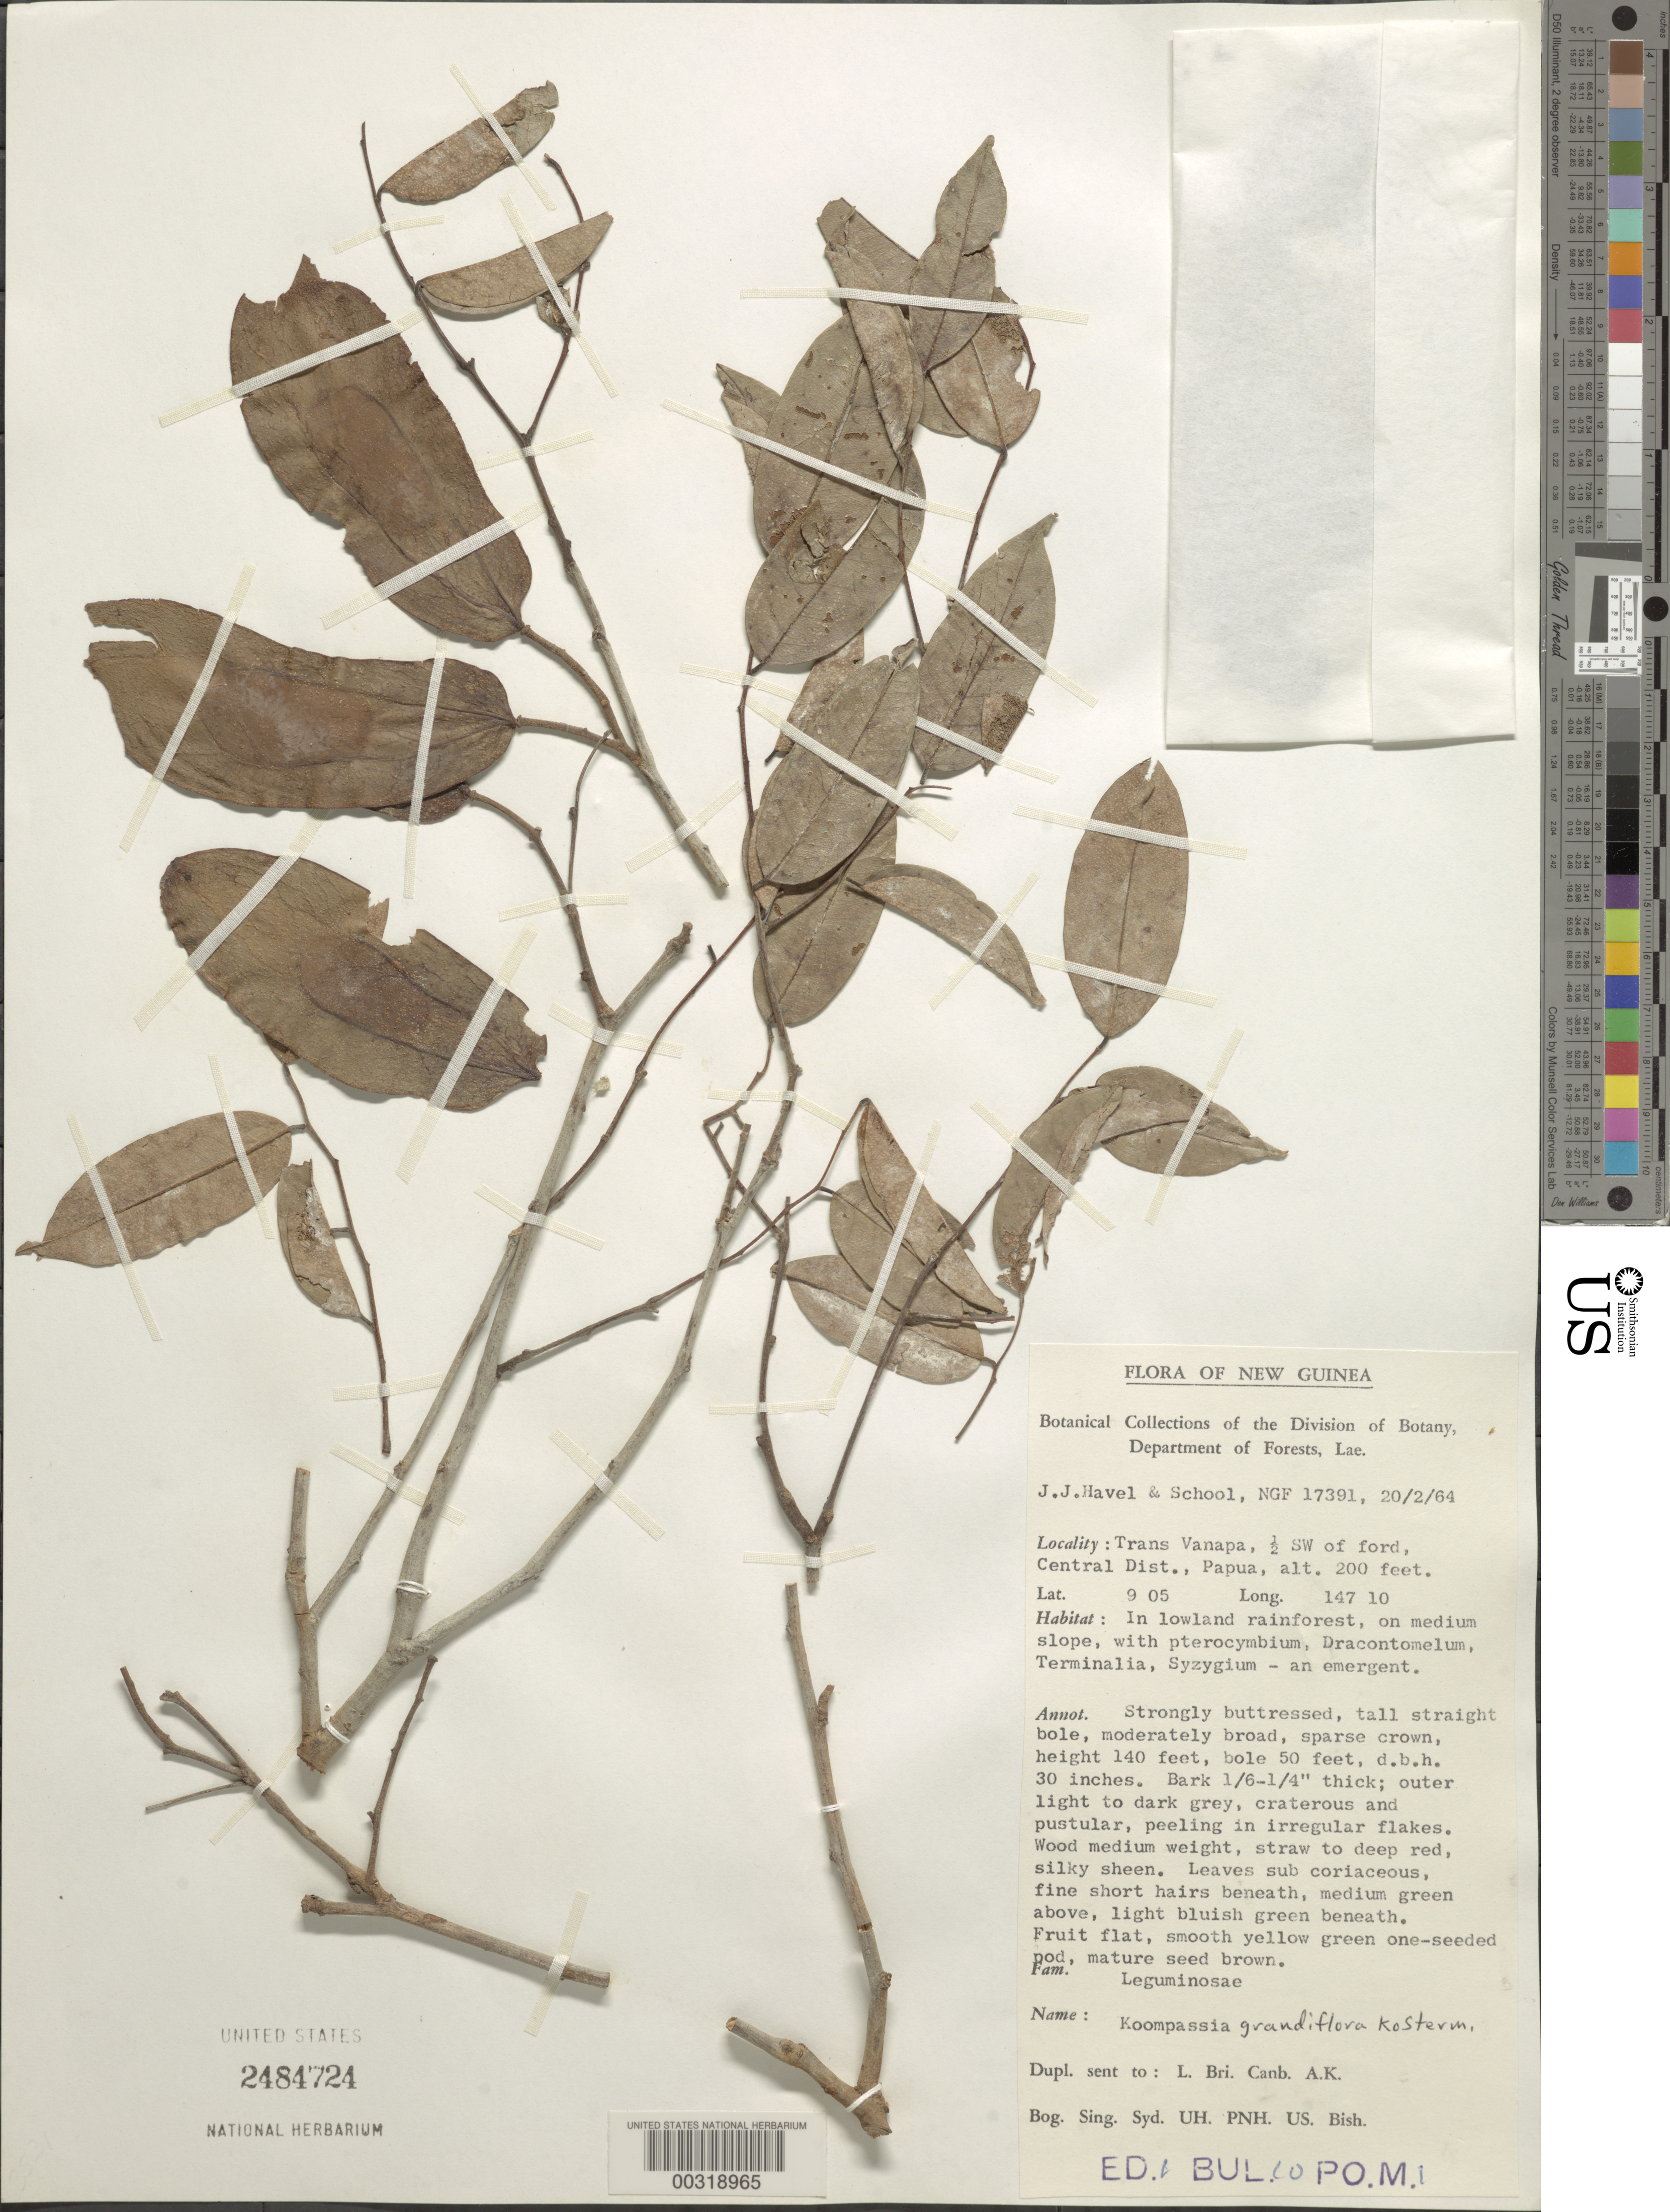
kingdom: Plantae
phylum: Tracheophyta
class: Magnoliopsida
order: Fabales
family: Fabaceae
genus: Koompassia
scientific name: Koompassia grandiflora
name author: Kosterm.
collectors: J. Havel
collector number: Ngf 17391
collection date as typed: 20 Feb 1964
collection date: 1964-02-20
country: Papua New Guinea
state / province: Central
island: New Guinea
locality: Trans vanapa, 0.5 sw of ford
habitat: Lowland rainforest, on medium slope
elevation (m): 61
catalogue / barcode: US 2484724